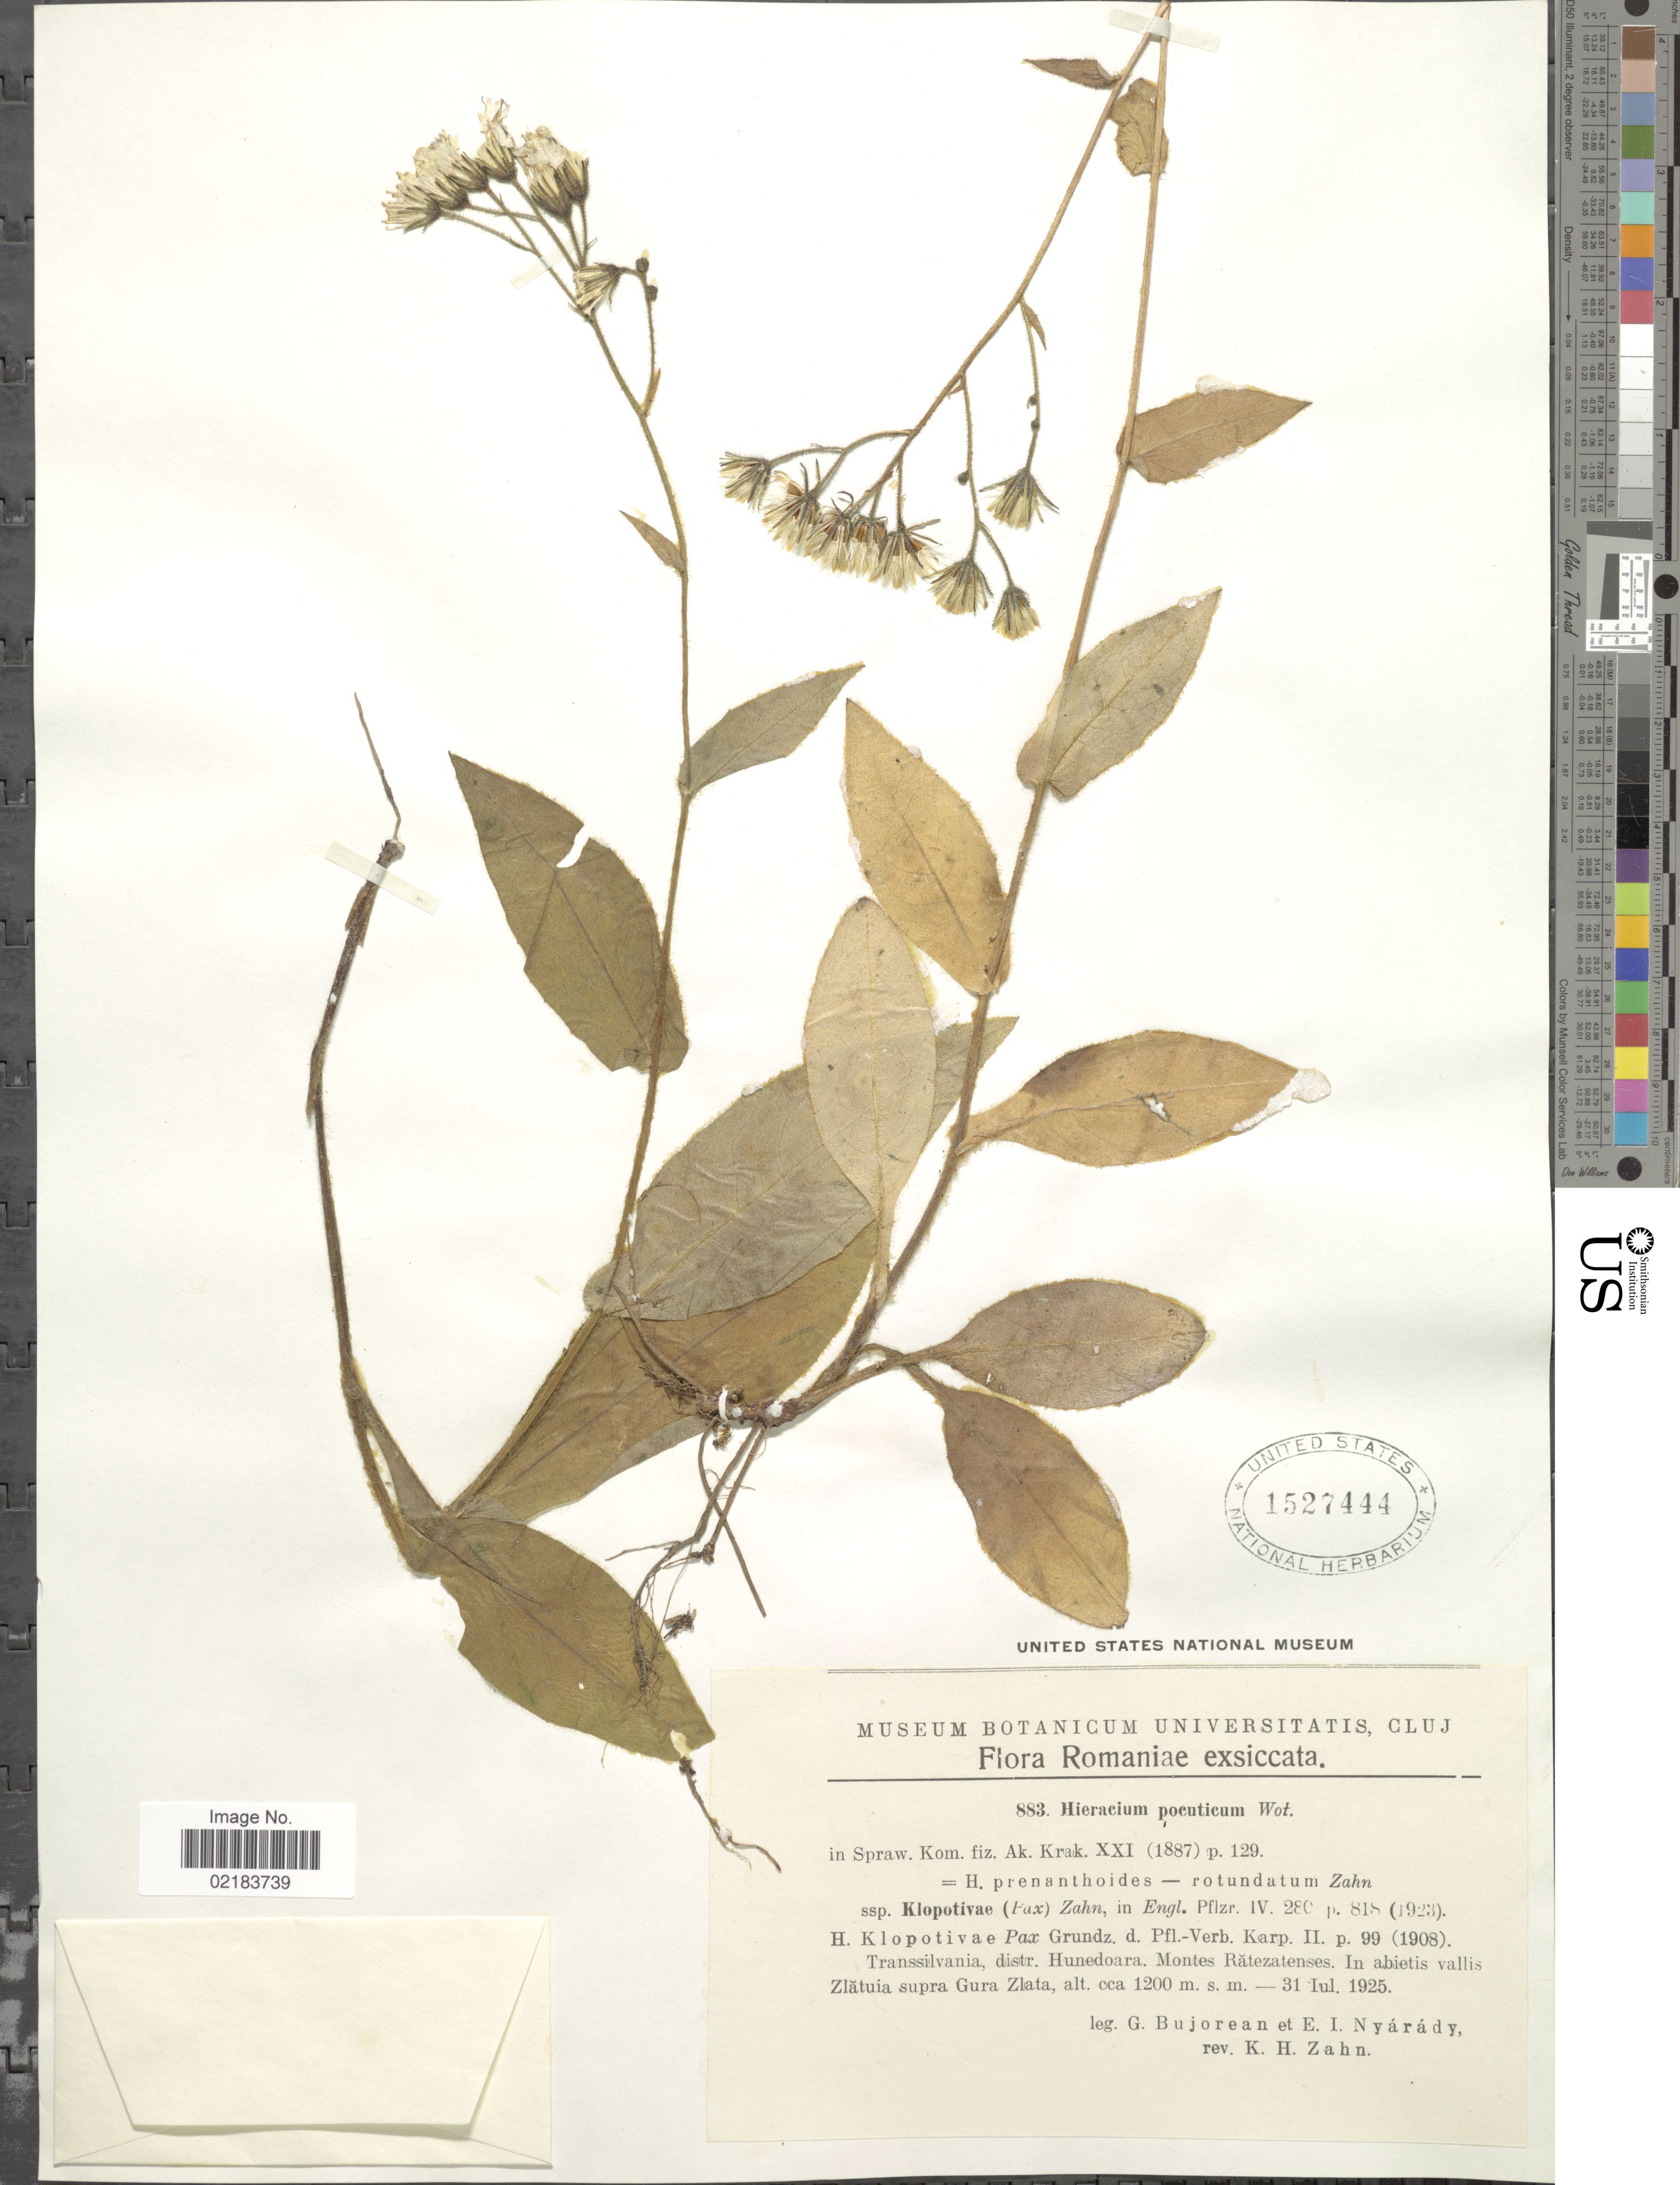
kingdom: Plantae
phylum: Tracheophyta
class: Magnoliopsida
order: Asterales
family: Asteraceae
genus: Hieracium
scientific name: Hieracium pocuticum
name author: Wol.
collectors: G. Bujorean, E. Nyárády & K. Zahn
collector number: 883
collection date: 1925-07-31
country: Romania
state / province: Hunedoara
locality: Transsilvania, distr. Hunedoara. Montes Ratezatenses. In abietis vallis Zlatuia supra Gura Zlata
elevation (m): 1200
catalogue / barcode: US 1527444